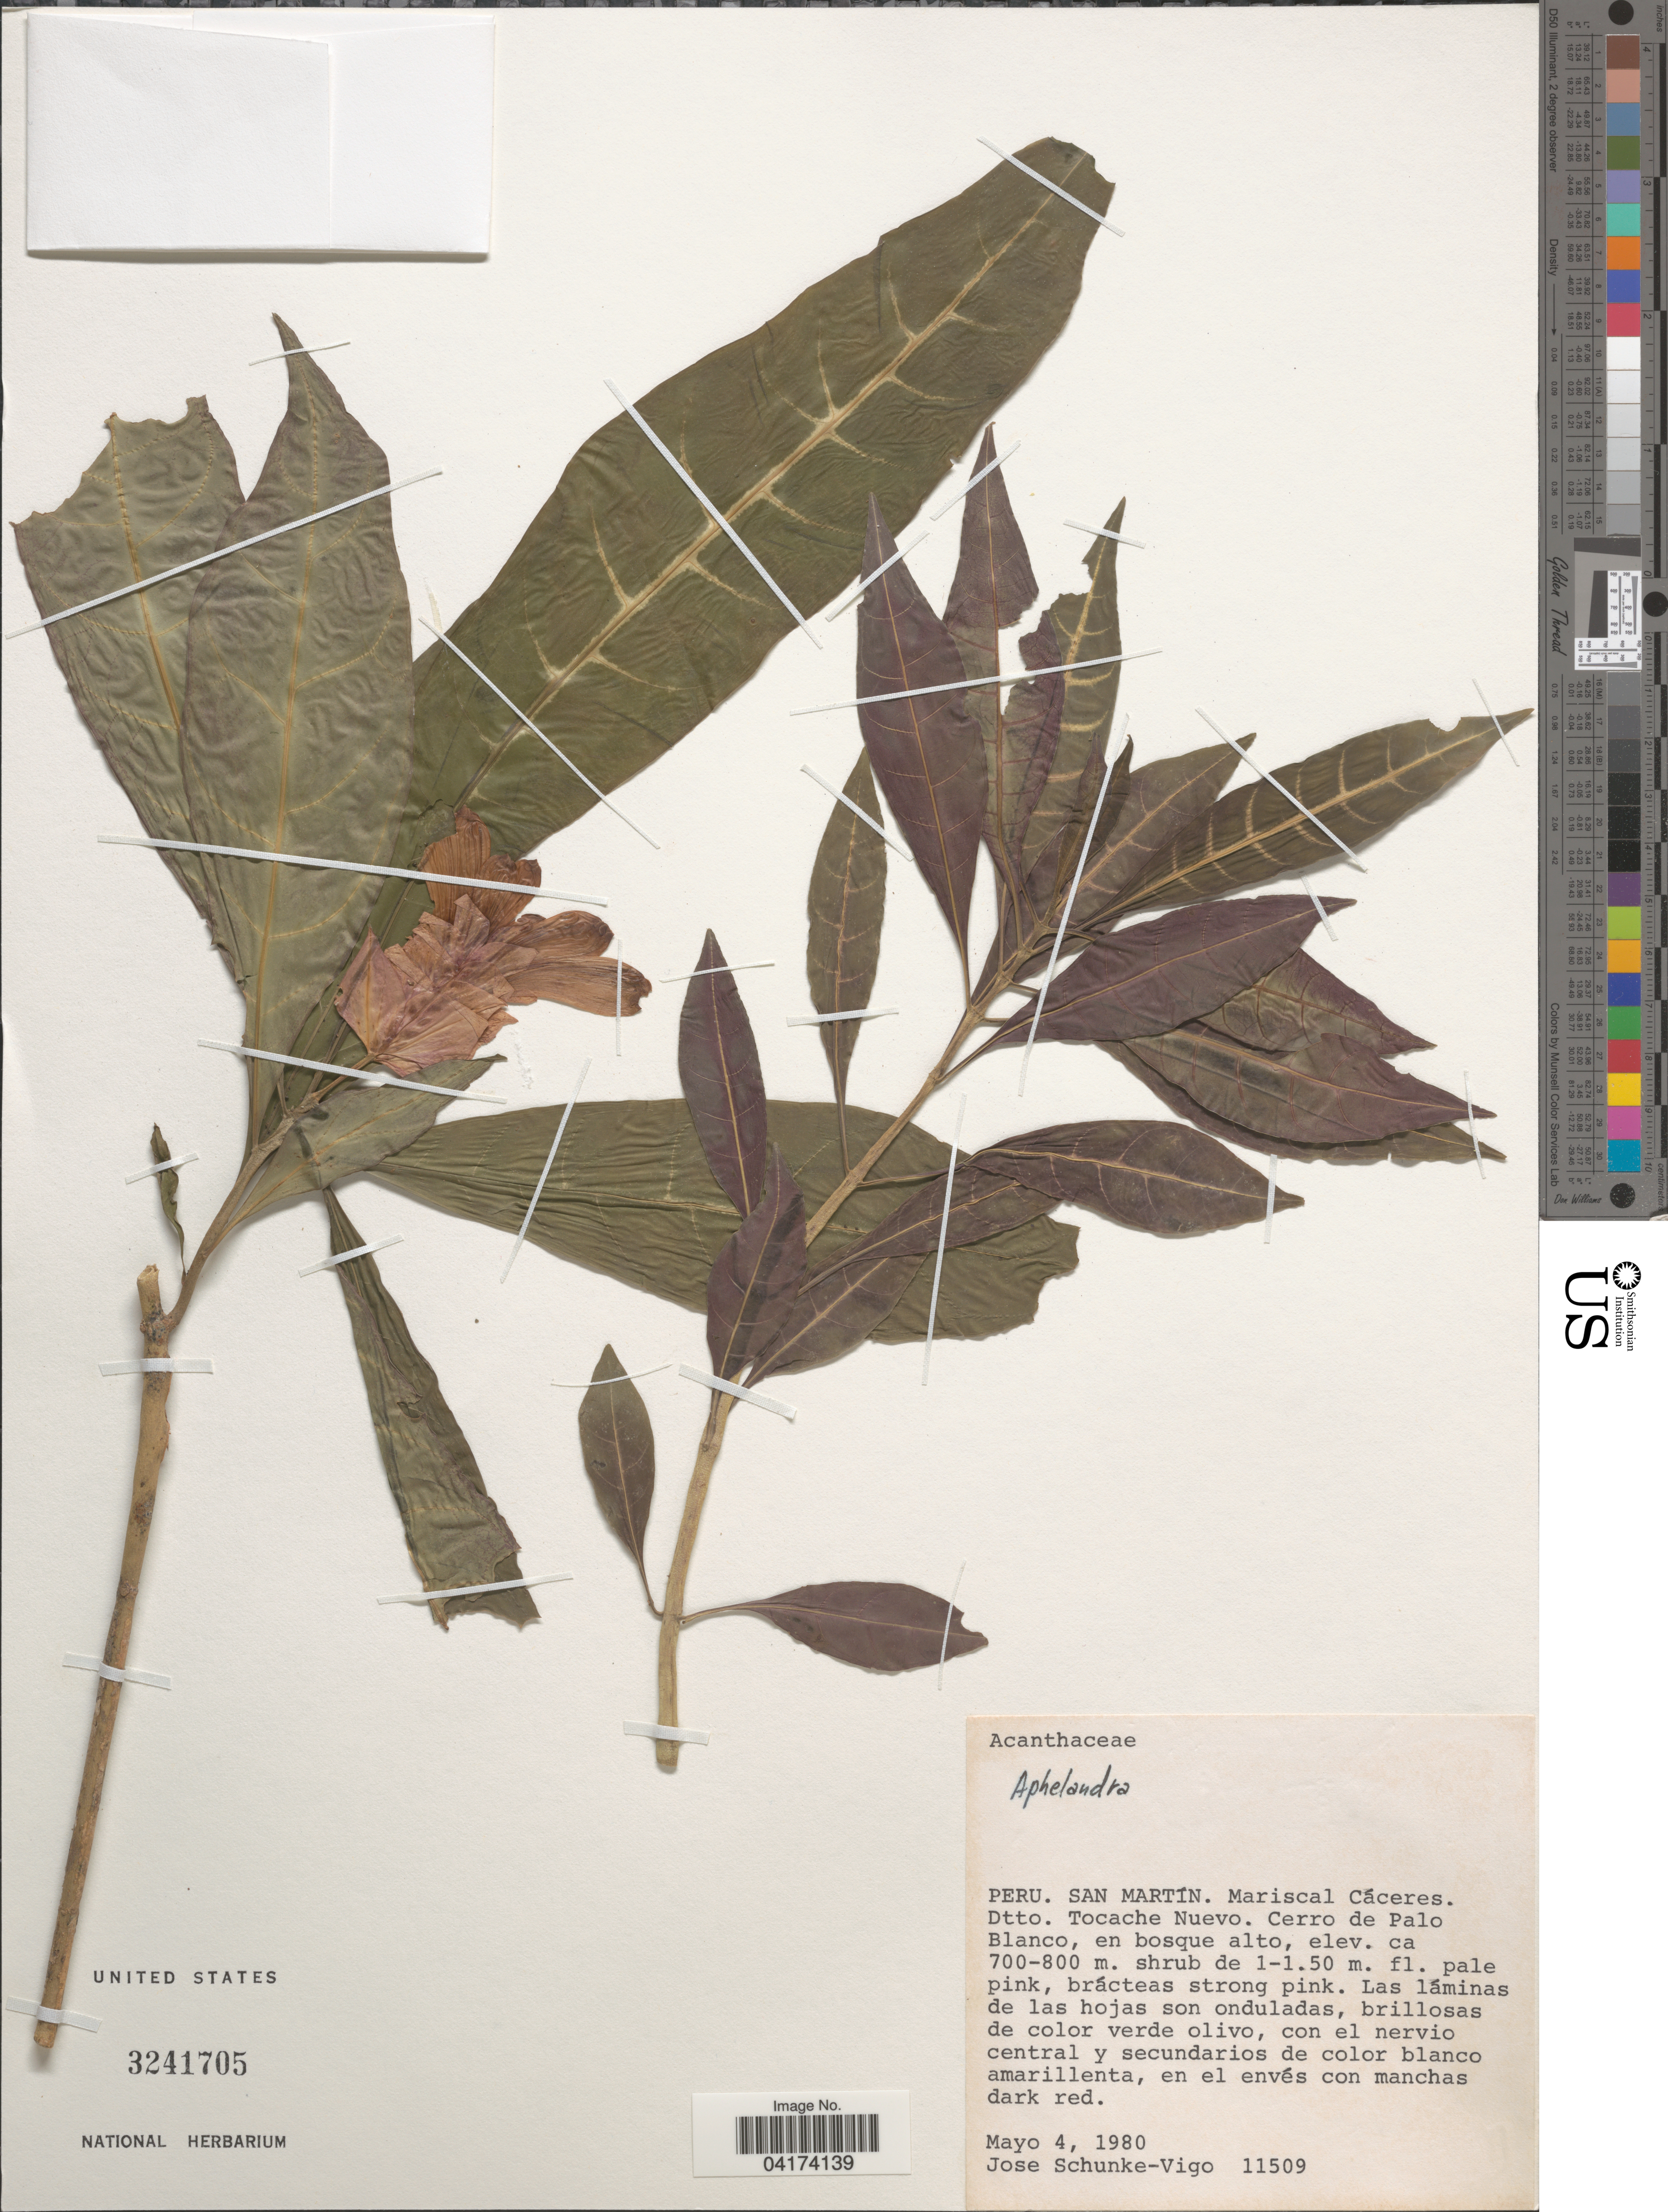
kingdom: Plantae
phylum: Tracheophyta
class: Magnoliopsida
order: Lamiales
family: Acanthaceae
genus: Aphelandra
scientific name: Aphelandra sp.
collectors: J. Schunke Vigo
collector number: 11509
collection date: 1980-05-04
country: Peru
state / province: San Martin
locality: Mariscal Cáceres. Dtto. Tocache Nuevo. Cerro de Palo Blanco.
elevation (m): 700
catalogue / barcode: US 3241705